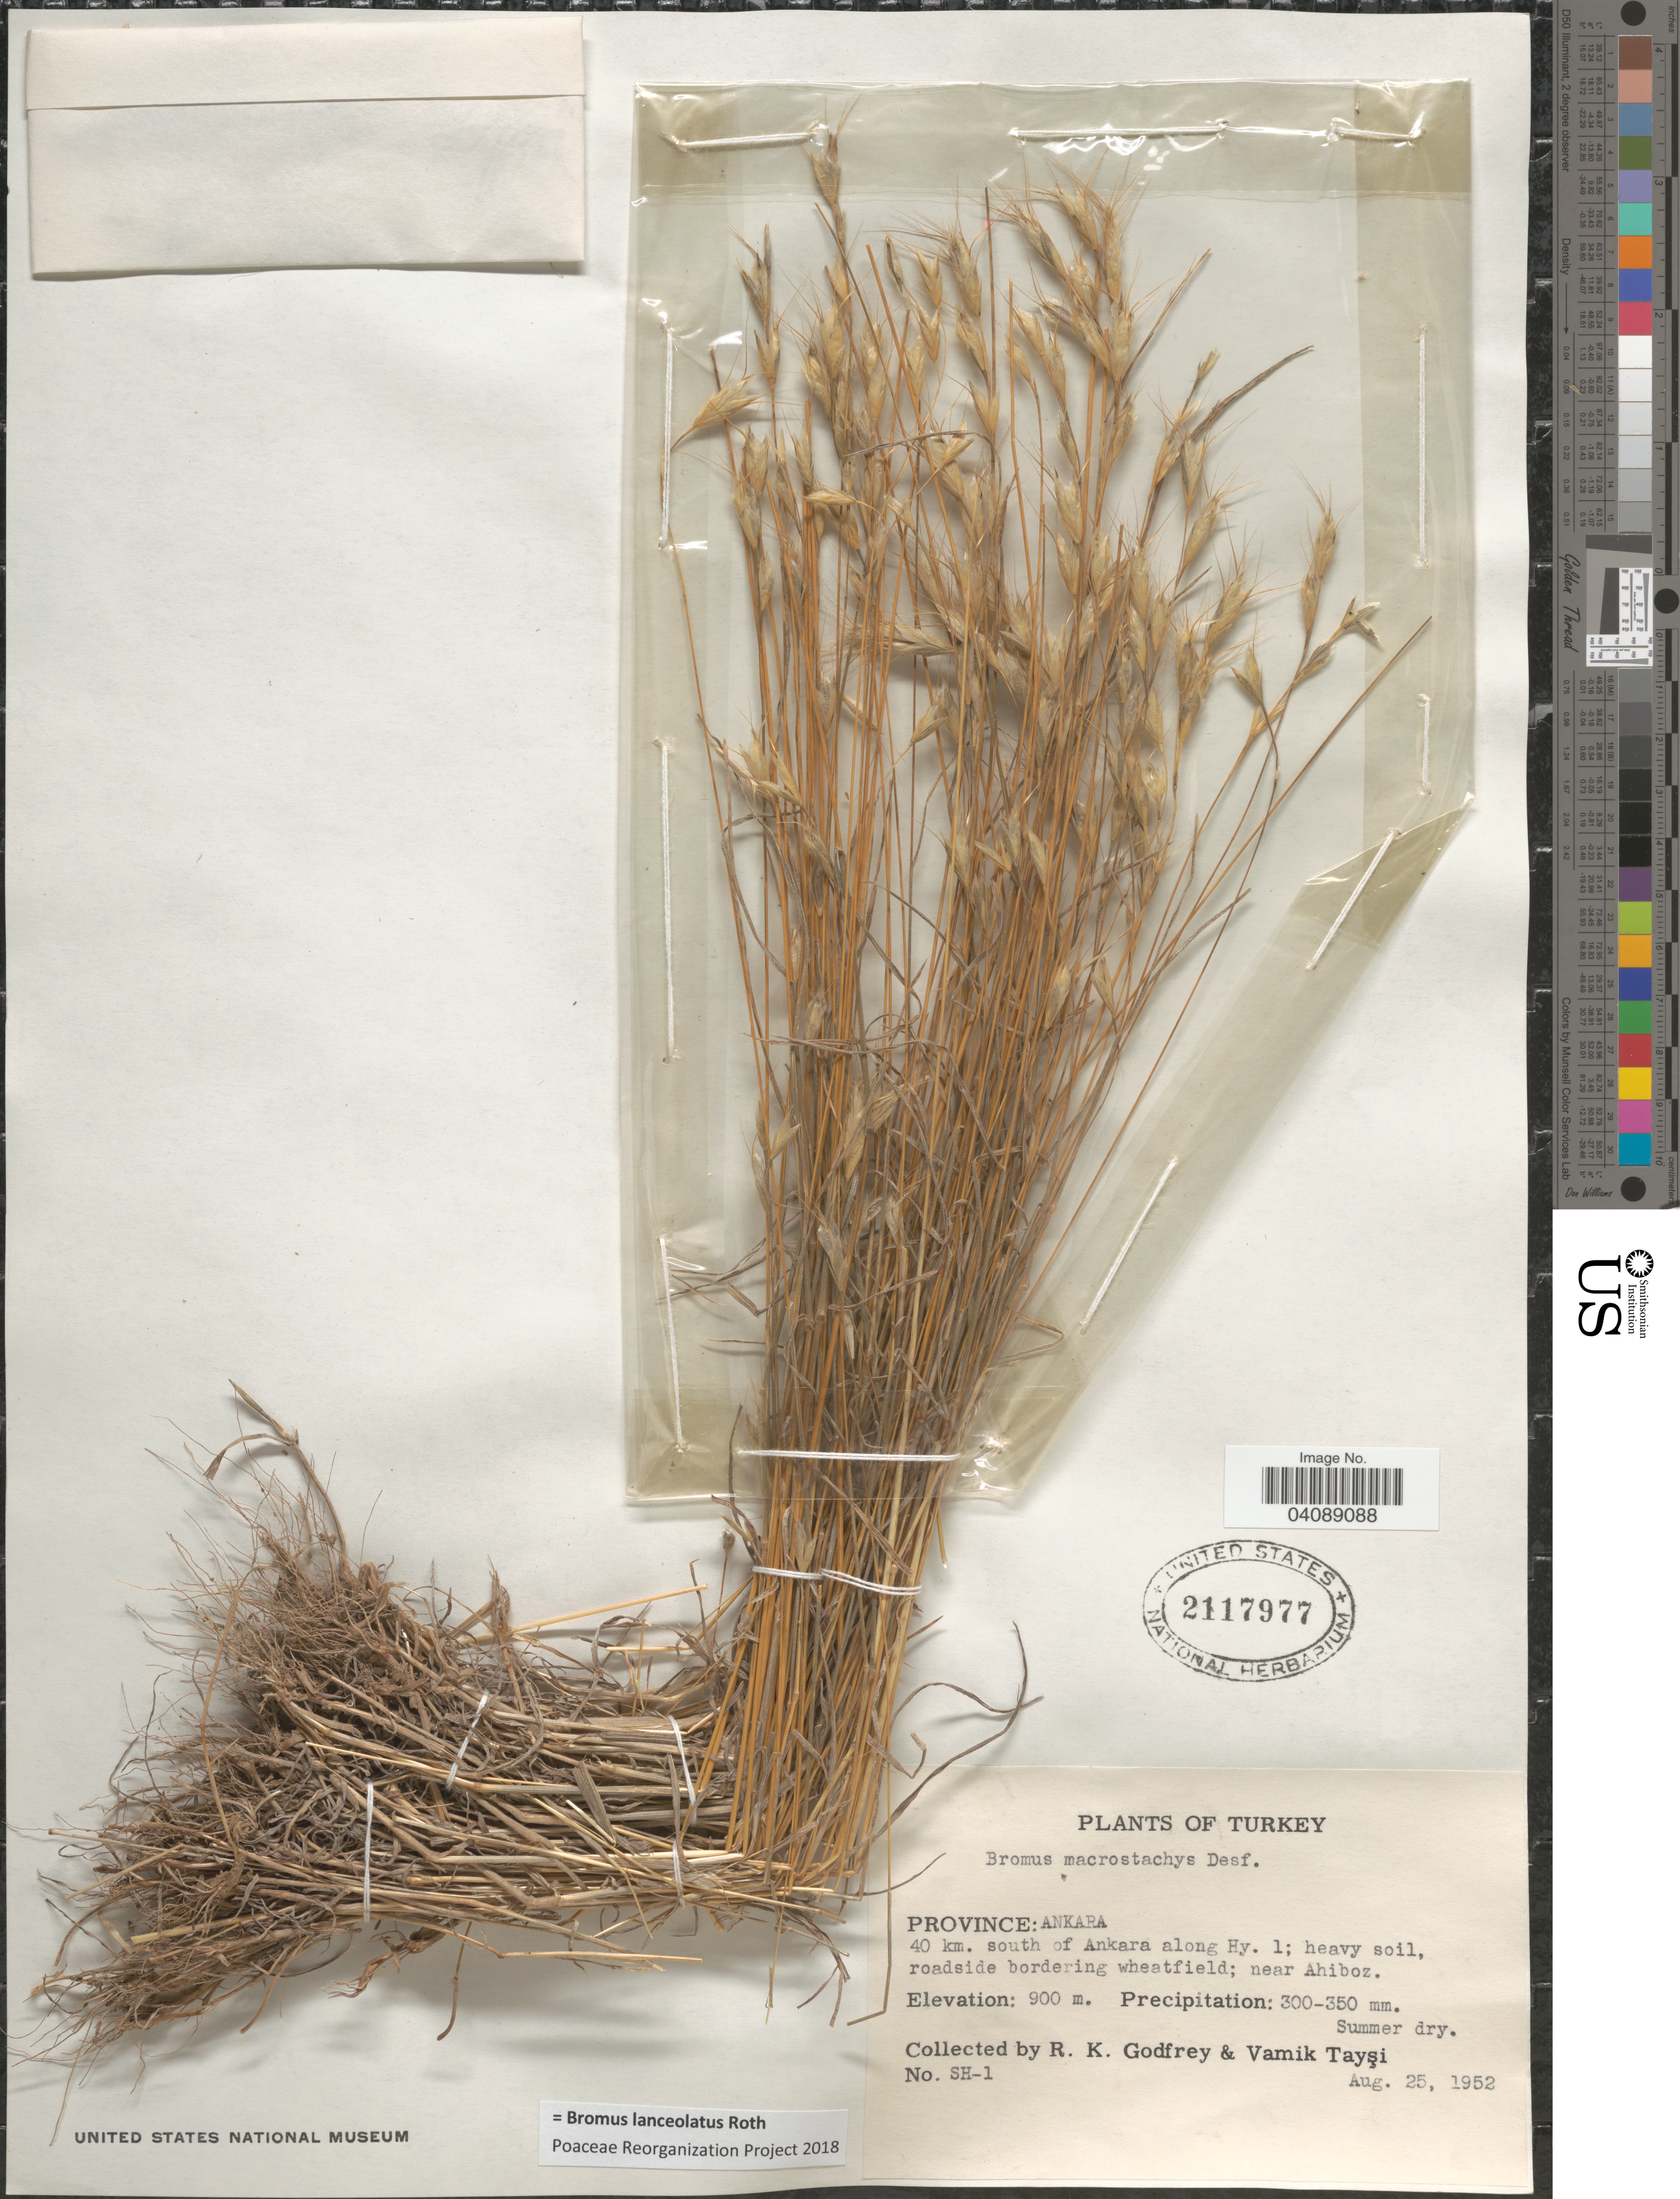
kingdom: Plantae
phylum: Tracheophyta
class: Liliopsida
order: Poales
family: Poaceae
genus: Bromus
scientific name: Bromus lanceolatus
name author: Roth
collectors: R. K. Godfrey & V. Taysi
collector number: SH-1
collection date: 1952-08-25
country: Turkey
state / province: Ankara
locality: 40 km. south of Ankara along Hy.1; heavy soil, roadside bordering wheatfield; near Ahiboz.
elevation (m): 900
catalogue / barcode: US 2117977